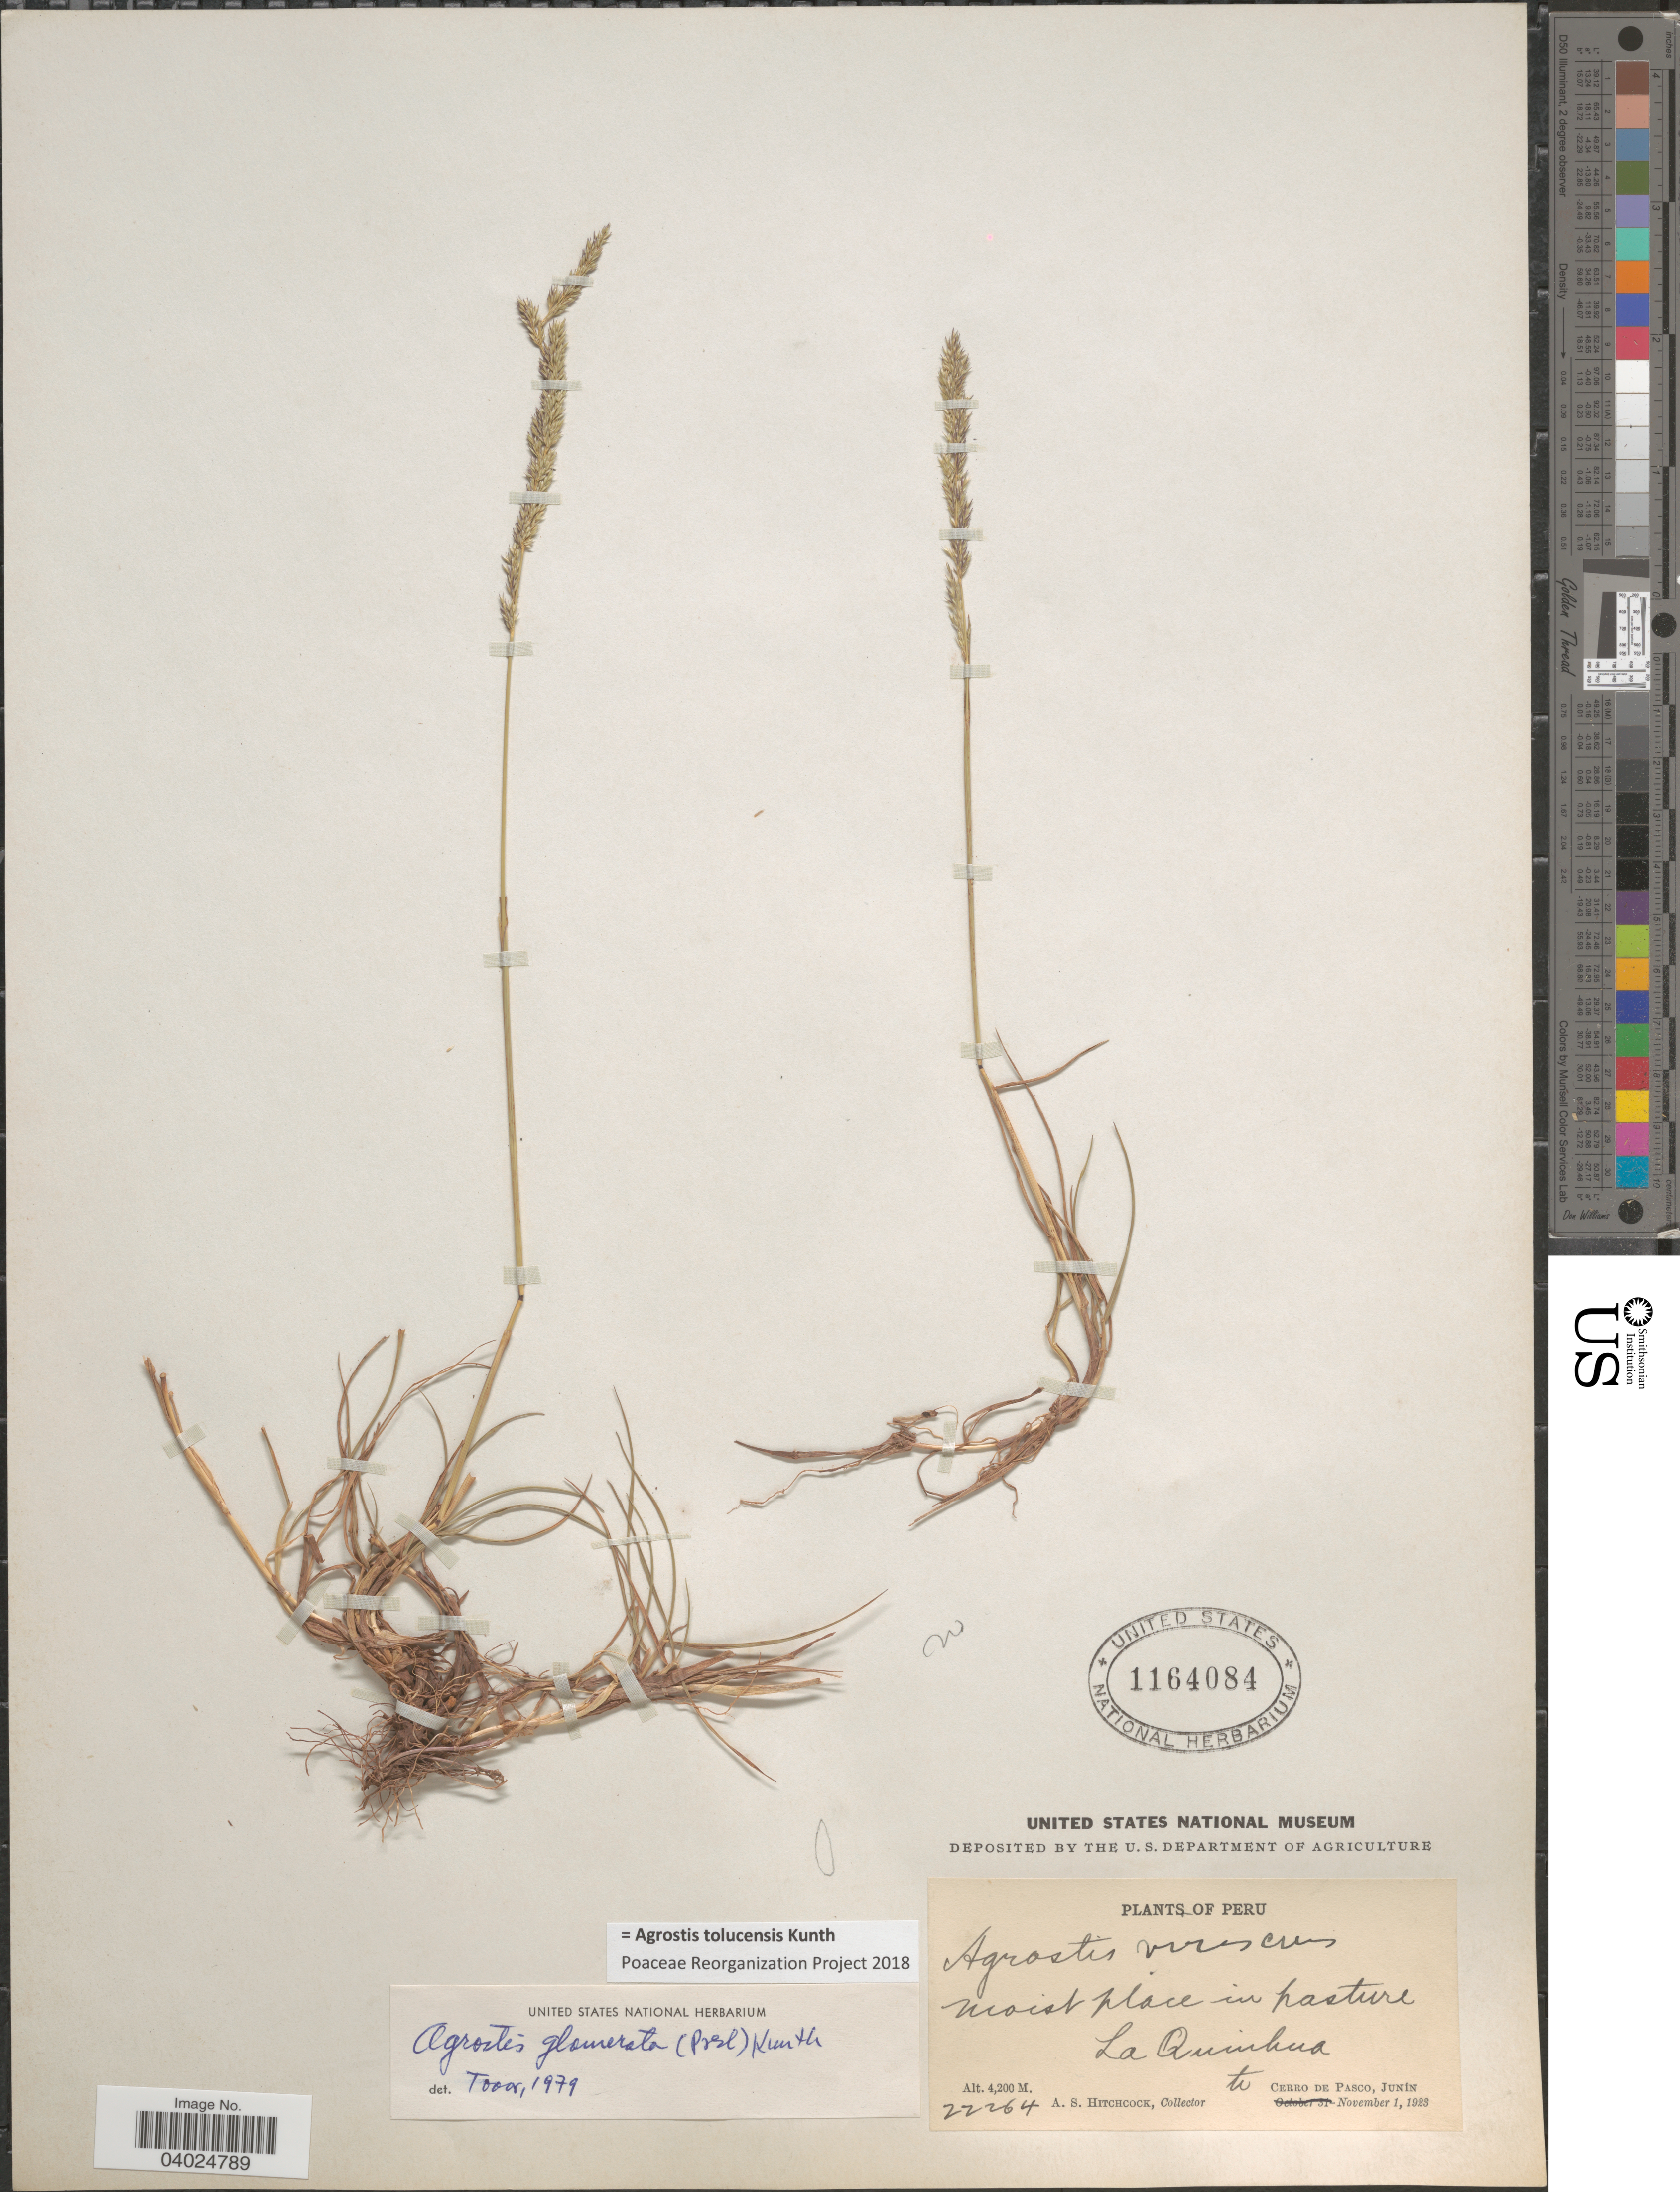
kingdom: Plantae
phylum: Tracheophyta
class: Liliopsida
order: Poales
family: Poaceae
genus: Agrostis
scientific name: Agrostis tolucensis Kunth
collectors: A. S. Hitchcock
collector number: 22264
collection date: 1923-11-01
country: Peru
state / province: Junín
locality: La Quinhua to Cerro de Pasco.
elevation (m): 4200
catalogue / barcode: US 1164084